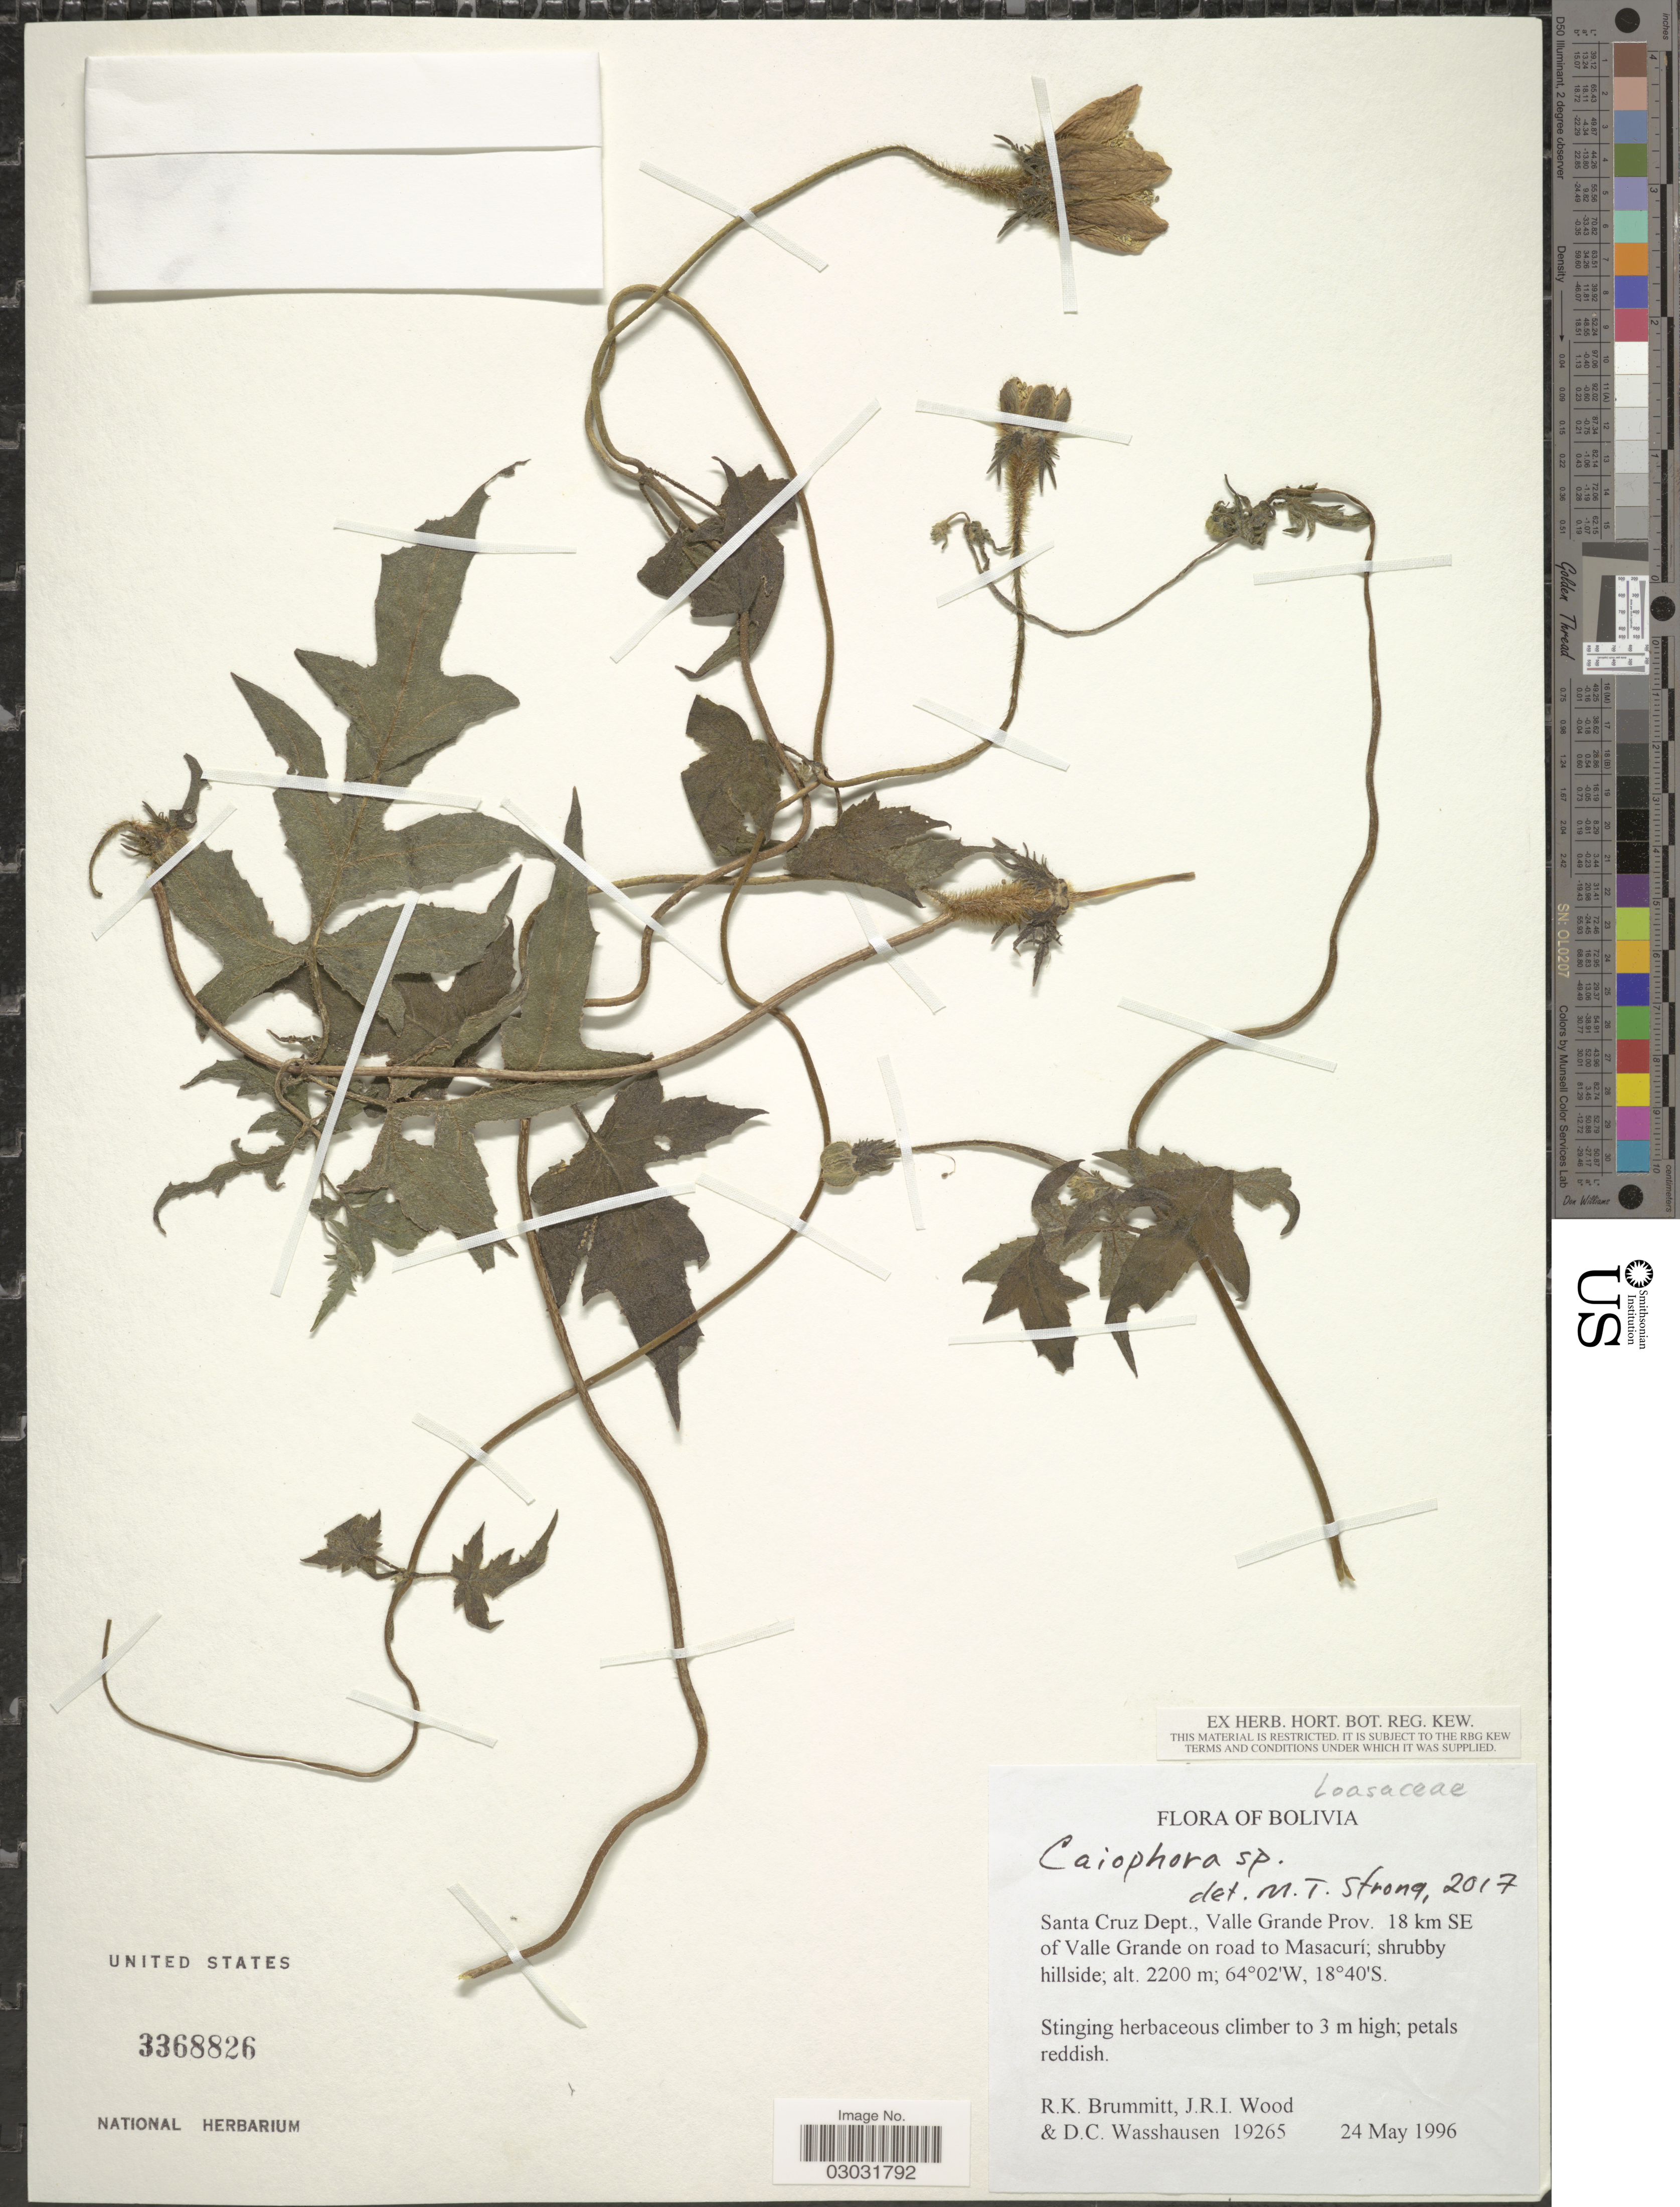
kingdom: Plantae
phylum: Tracheophyta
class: Magnoliopsida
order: Cornales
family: Loasaceae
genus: Caiophora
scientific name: Caiophora sp.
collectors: R. K. Brummitt, J. R. I. Wood & D. Washausen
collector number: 19265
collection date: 1996-05-24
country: Bolivia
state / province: Santa Cruz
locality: Santa Cruz Dept., Valle Grande Prov. 18 km SE of Valle Grande on road to Masacurí.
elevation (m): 2200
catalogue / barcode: US 3368826